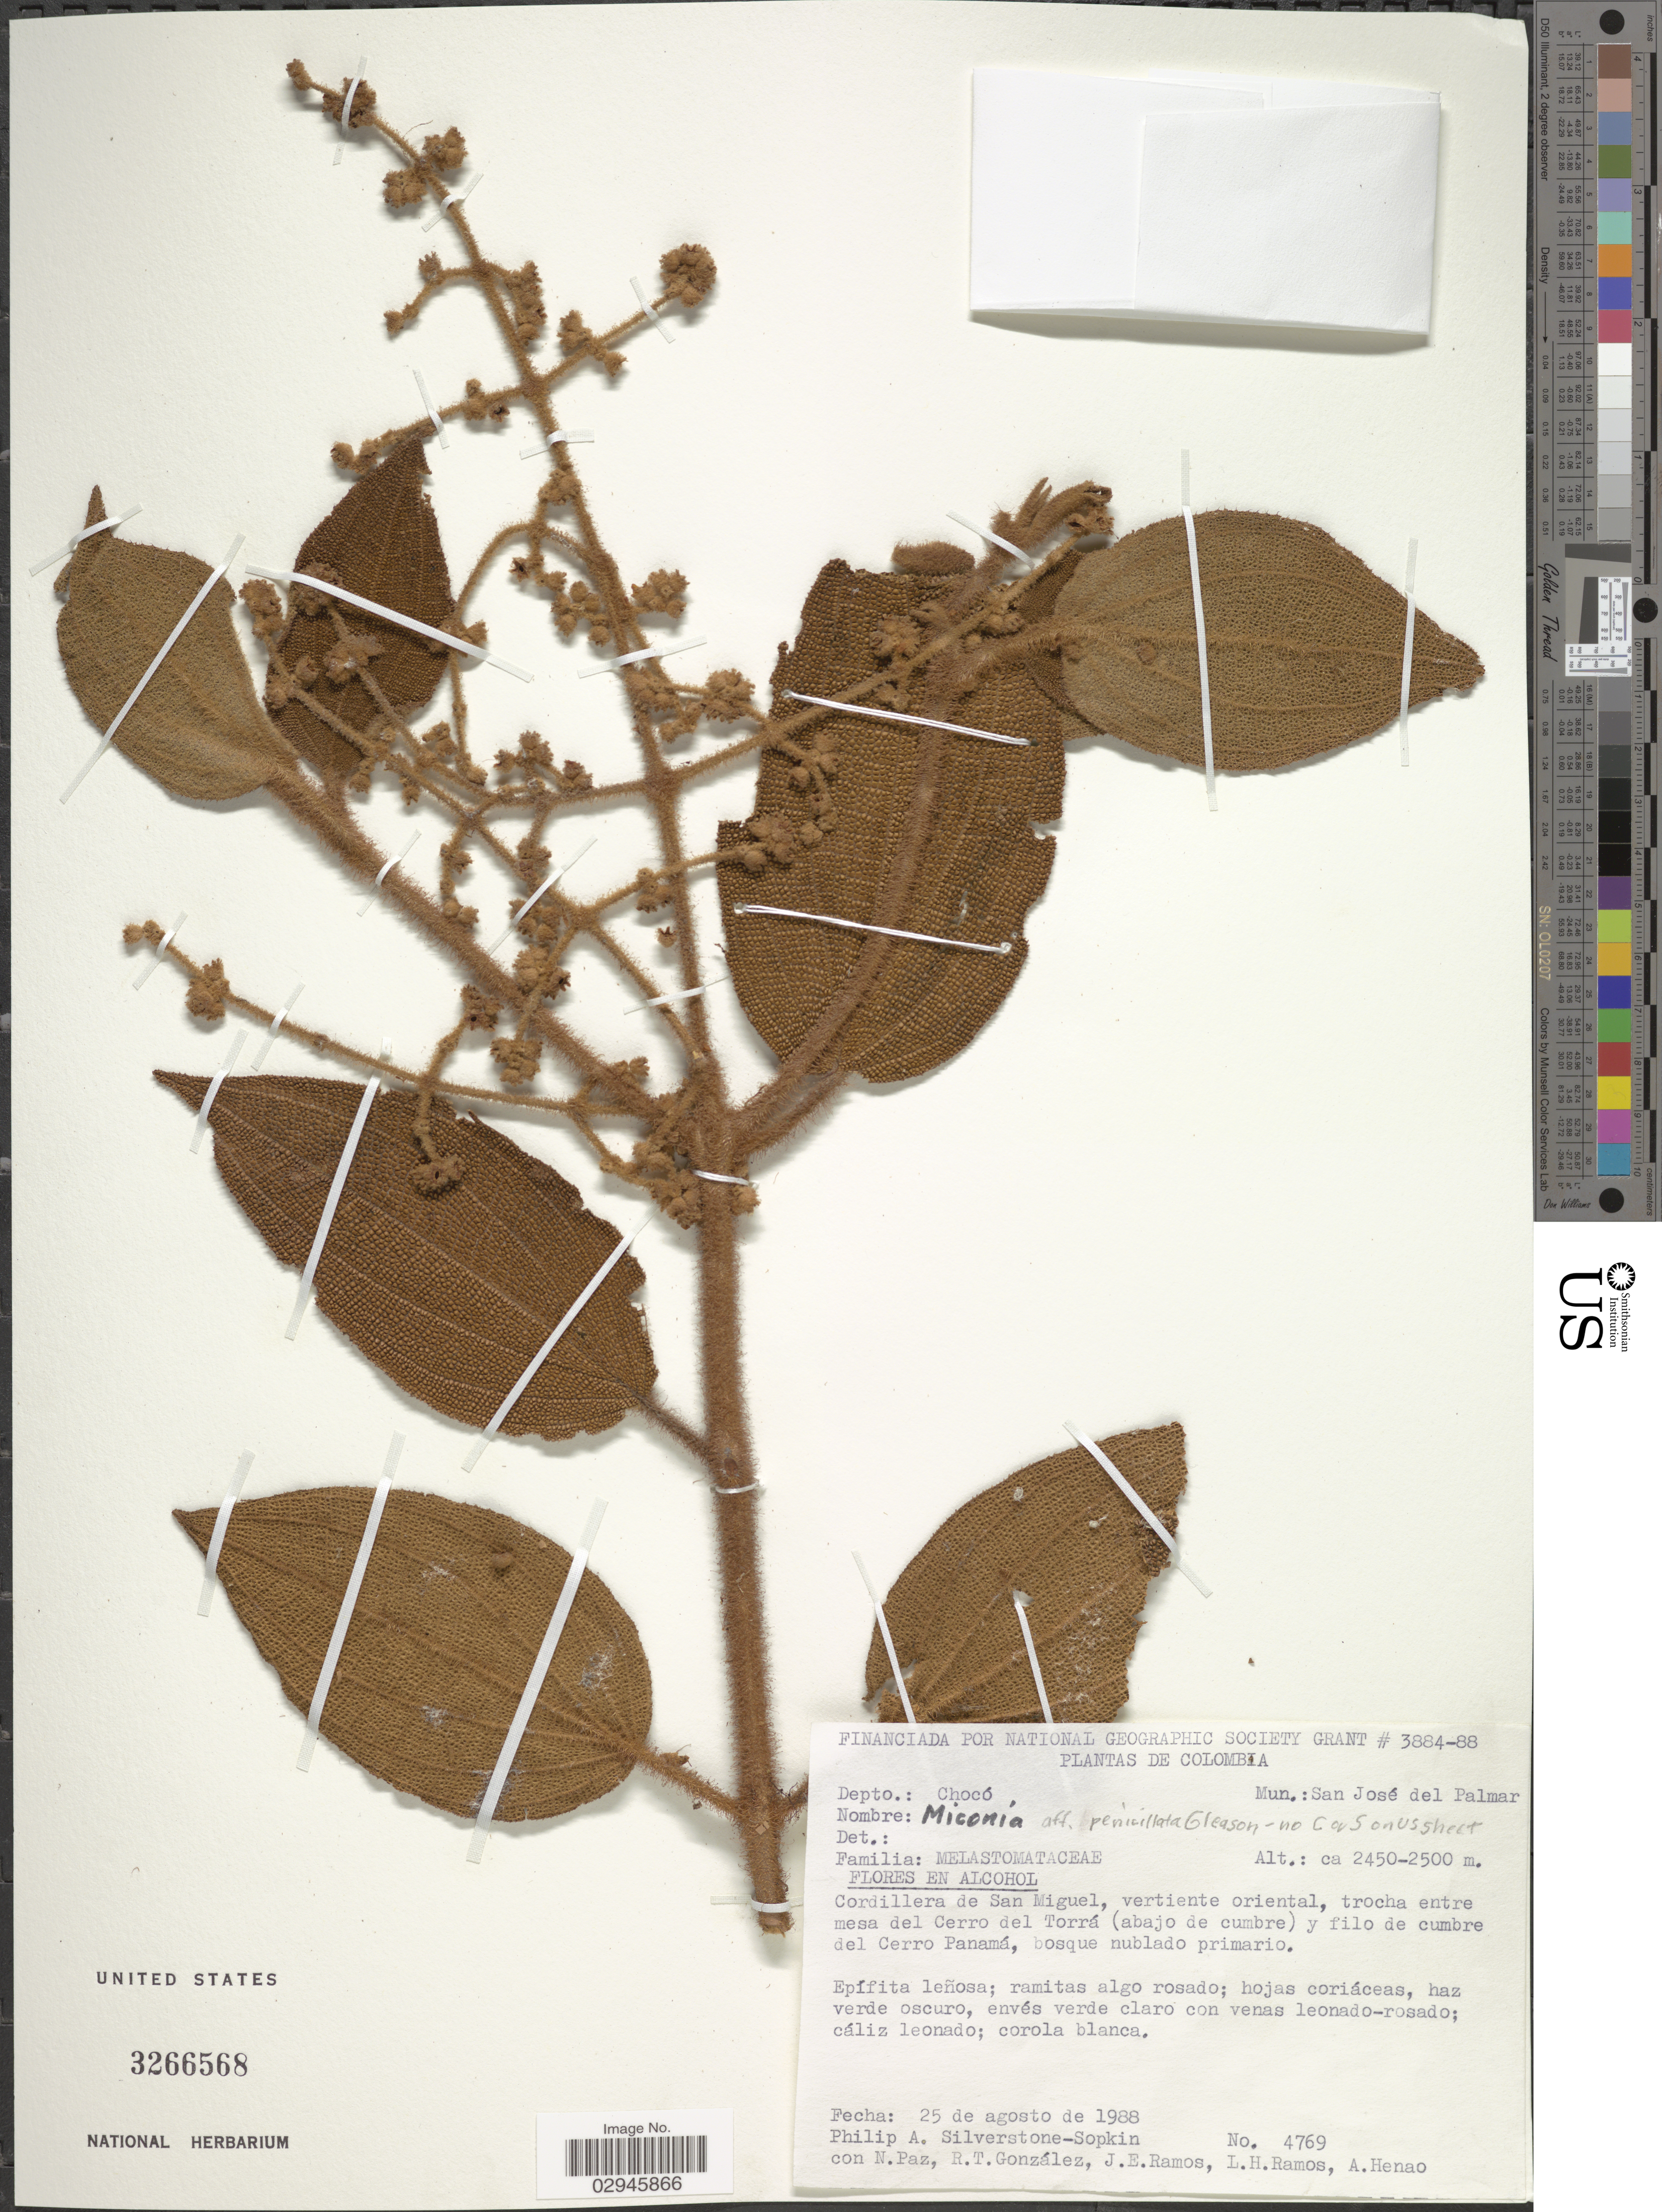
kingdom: Plantae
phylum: Tracheophyta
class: Magnoliopsida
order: Myrtales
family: Melastomataceae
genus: Miconia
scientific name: Miconia sp.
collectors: P. A. Silverstone-Sopkin, N. Paz, R. Gonzales, J. E. Ramos & et al.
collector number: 4769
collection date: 1988-08-25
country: Colombia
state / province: Chocó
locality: Depto.: Chocó. Mun.: San José del Palmar. Cordillera de San Miguel, vertiente oriental, trocha entre mesa del Cerro del Torrá (abajo de cumbre) y filo de cumbre del Cerro Panamá.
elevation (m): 2450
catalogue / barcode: US 3266568